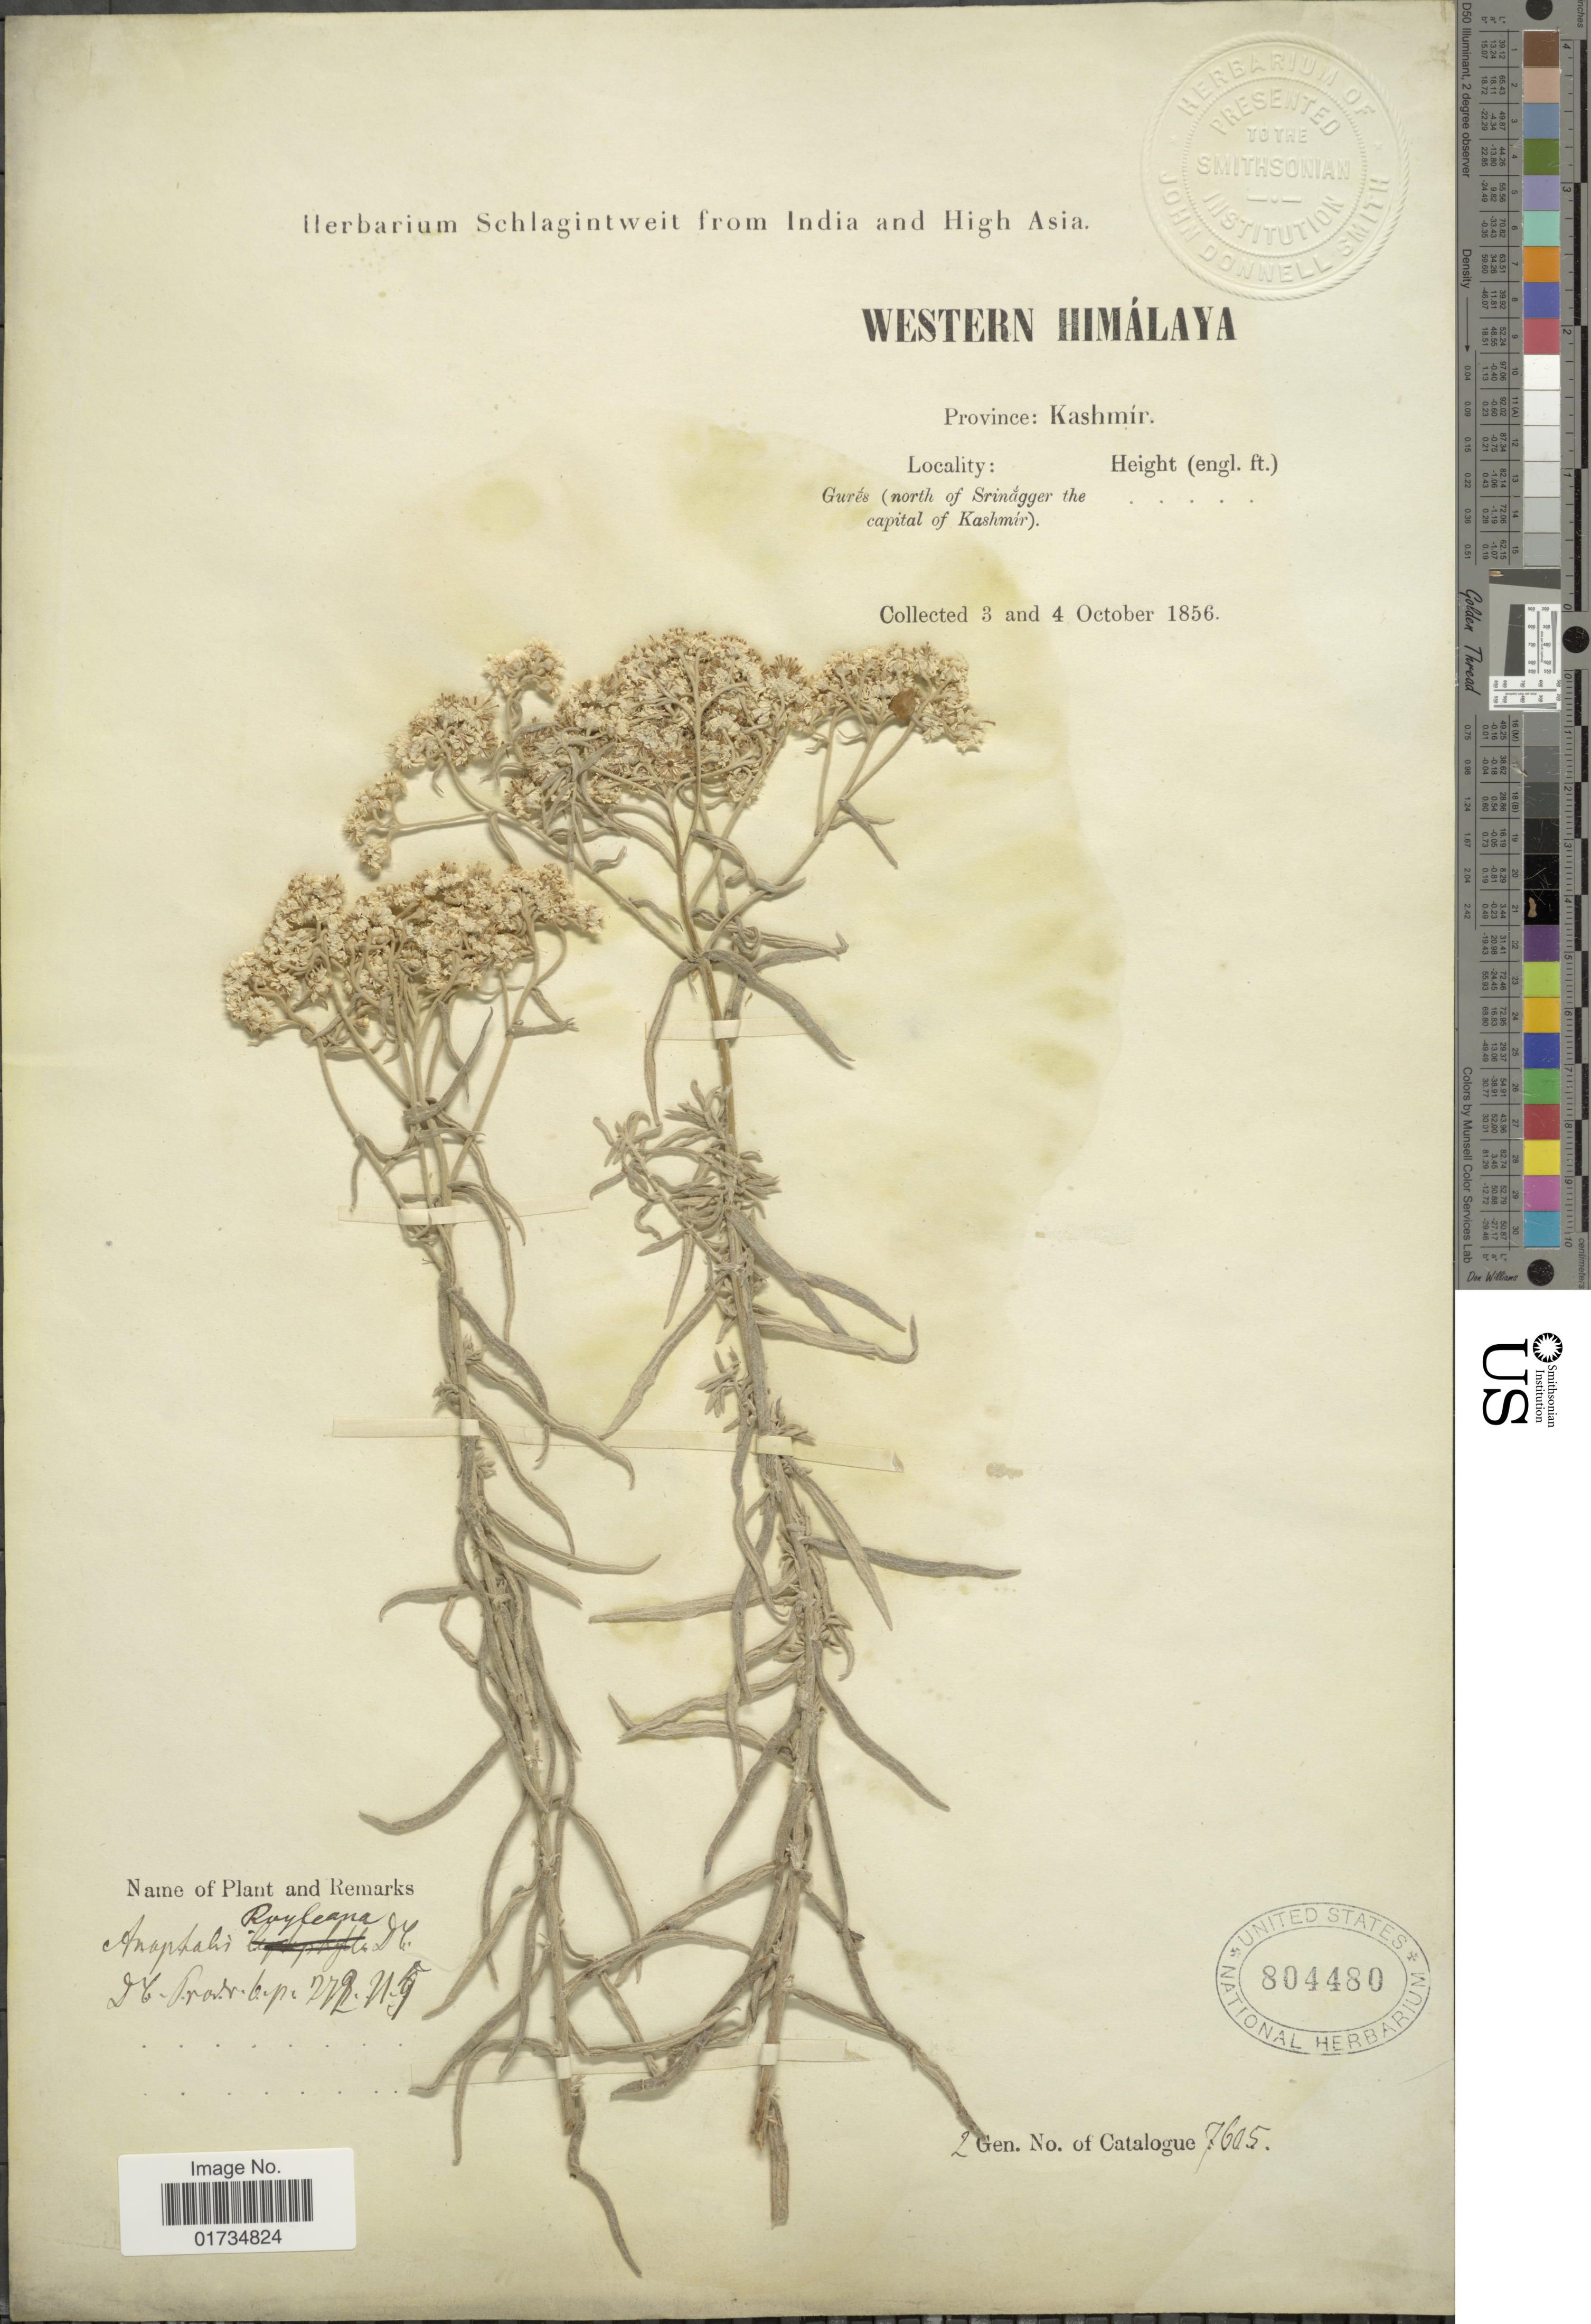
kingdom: Plantae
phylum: Tracheophyta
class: Magnoliopsida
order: Asterales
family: Asteraceae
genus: Anaphalis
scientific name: Anaphalis virgata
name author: Thomson ex C.B. Clarke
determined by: Chen, Y. S.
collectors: ex herb. Schlagintweit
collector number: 7605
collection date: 1856-10-03/1856-10-04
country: India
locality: Western Himalaya. Province: Kashmir. Gures (north of Srinagger the capital of Kashmir)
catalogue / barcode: US 804480